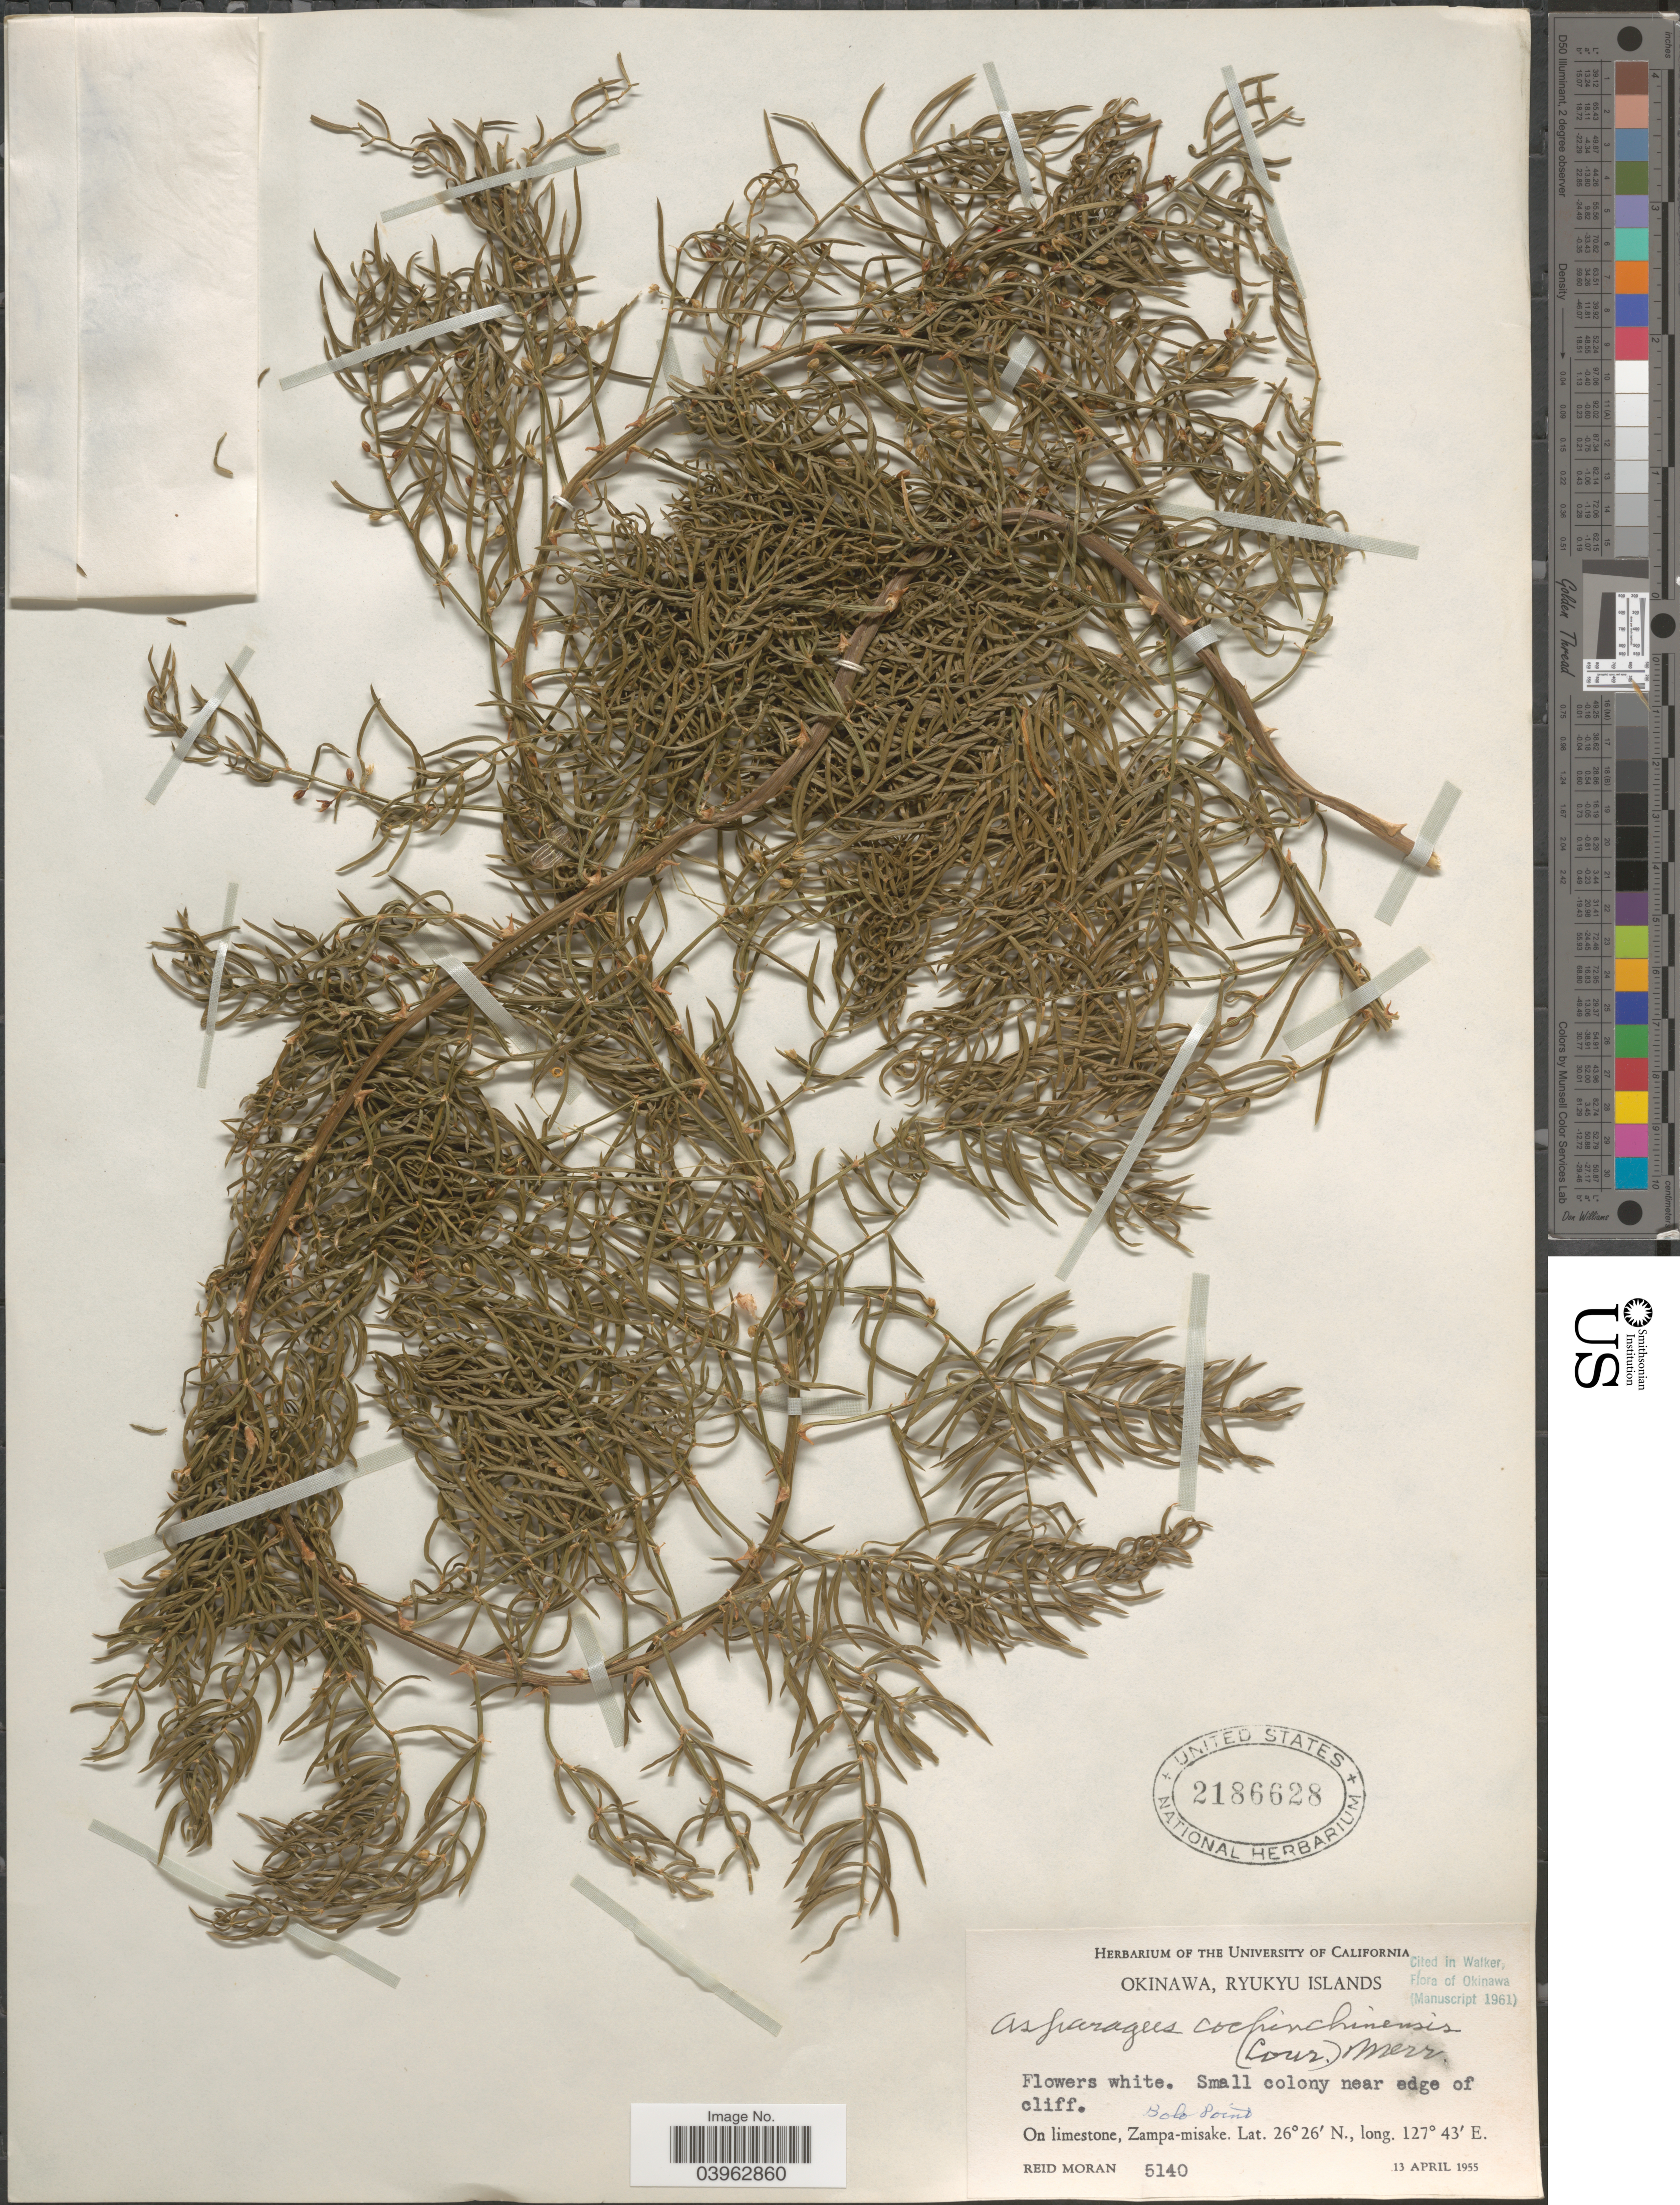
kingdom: Plantae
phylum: Tracheophyta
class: Liliopsida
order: Asparagales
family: Asparagaceae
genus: Asparagus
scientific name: Asparagus cochinchinensis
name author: (Lour.) Merr.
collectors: R. V. Moran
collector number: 5140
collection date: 1955-04-13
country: Japan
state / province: Okinawa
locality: Ryukyu Islands. Bolo Point. On limestone, Zampa-misake.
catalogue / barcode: US 2186628